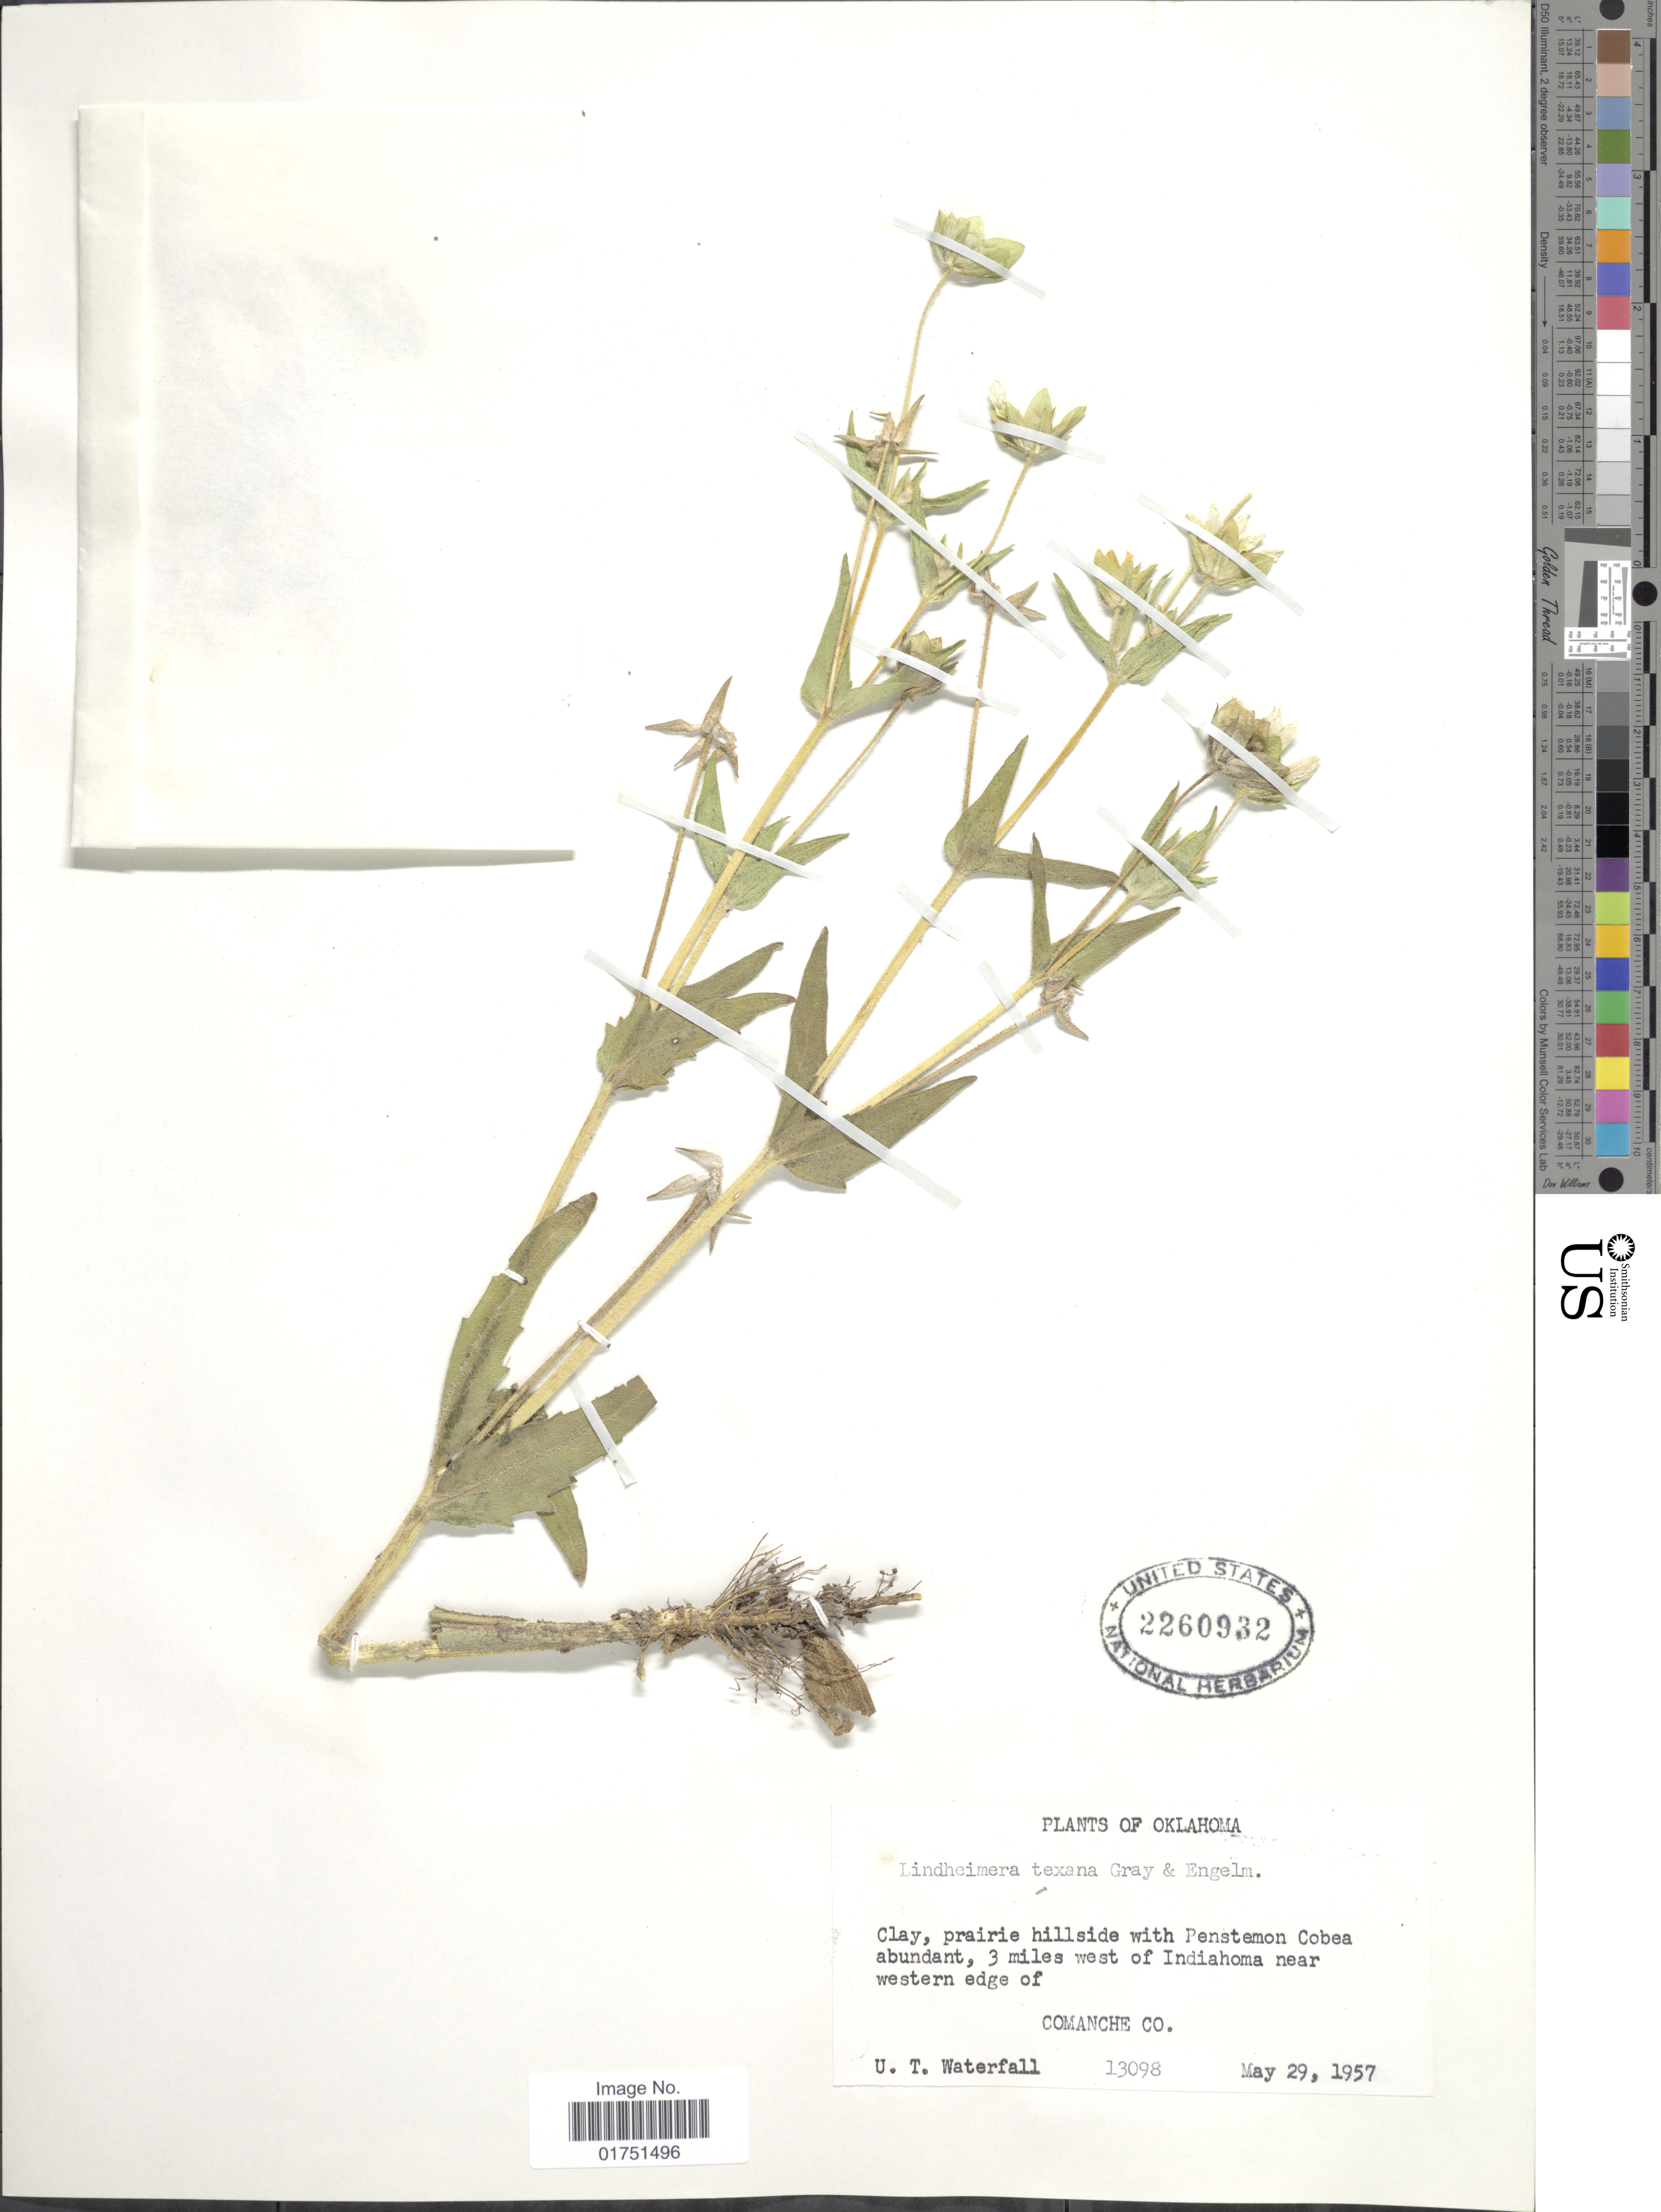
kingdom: Plantae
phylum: Tracheophyta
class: Magnoliopsida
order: Asterales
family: Asteraceae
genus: Lindheimera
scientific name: Lindheimera texana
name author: A. Gray & Engelm. in A. Gray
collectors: U. T. Waterfall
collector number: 13098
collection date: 1957-05-29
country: United States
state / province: Oklahoma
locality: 3 miles west of Indiahoma near western edge of Comanche Co.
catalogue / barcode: US 2260932